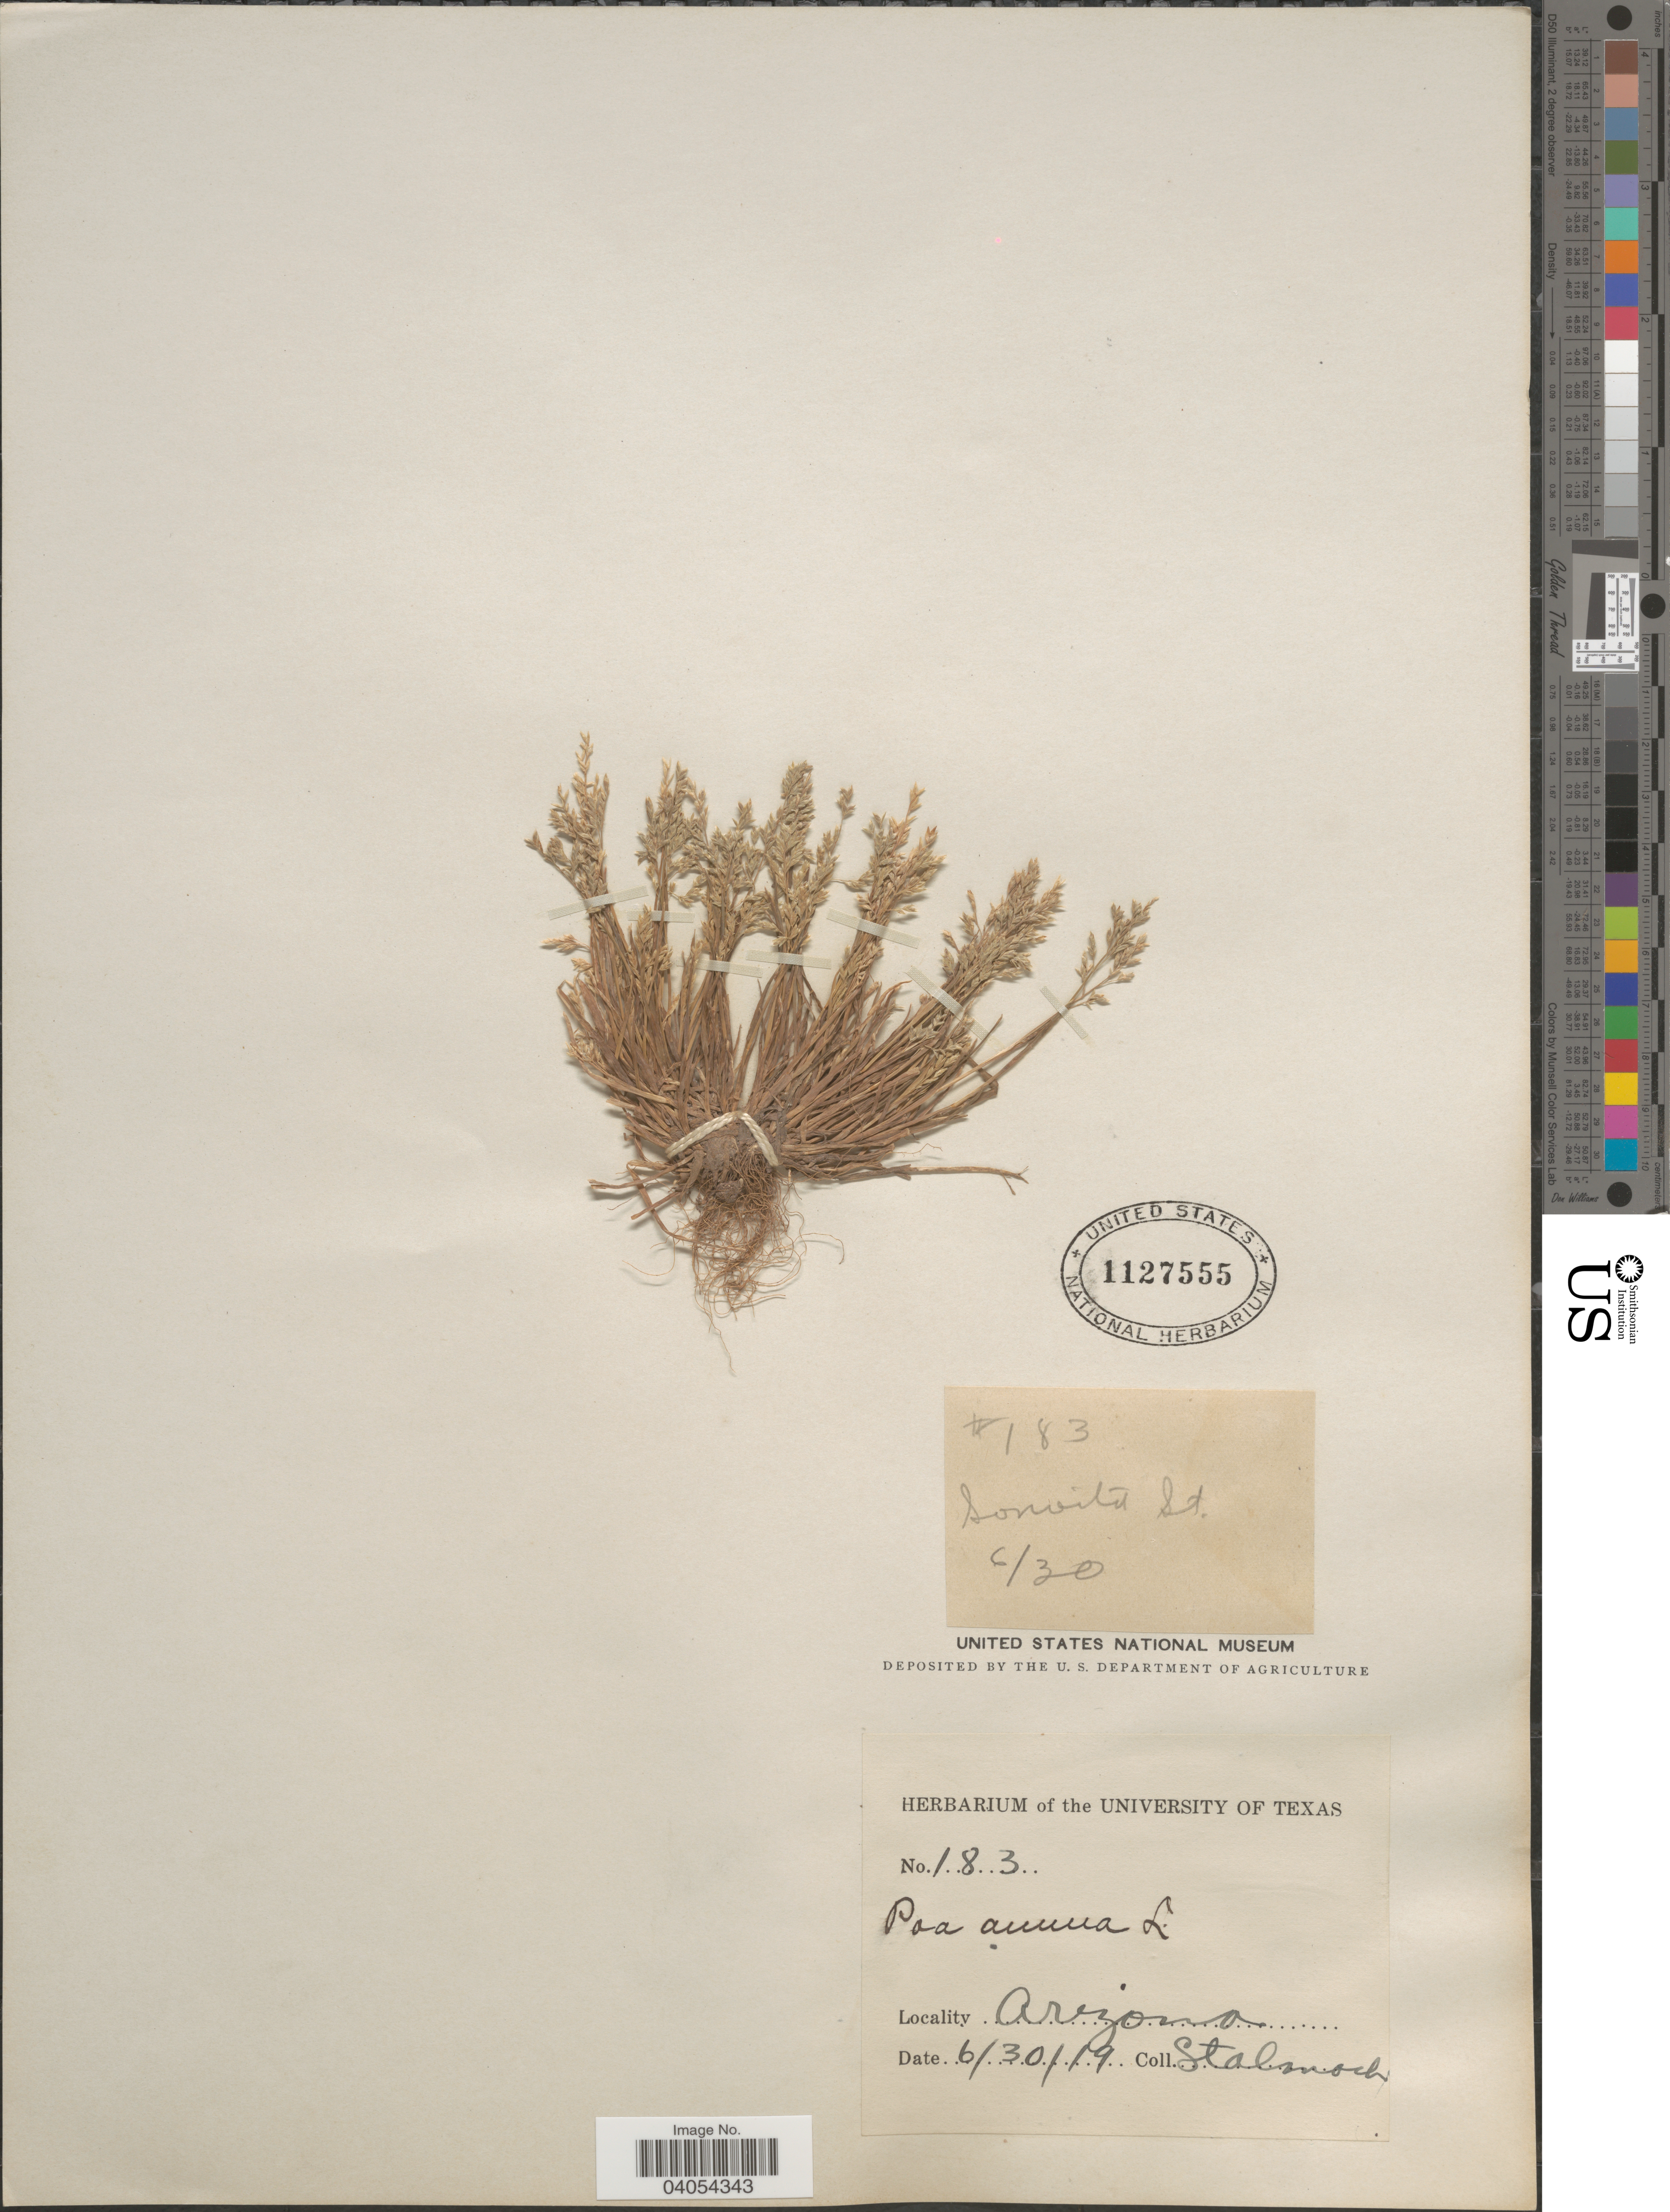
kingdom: Plantae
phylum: Tracheophyta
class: Liliopsida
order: Poales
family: Poaceae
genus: Poa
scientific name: Poa annua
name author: L.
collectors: -. Stalmach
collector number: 183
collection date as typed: Transcribed d/m/y: 30/6/19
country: United States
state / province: Arizona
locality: Sonoita St.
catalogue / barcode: US 1127555